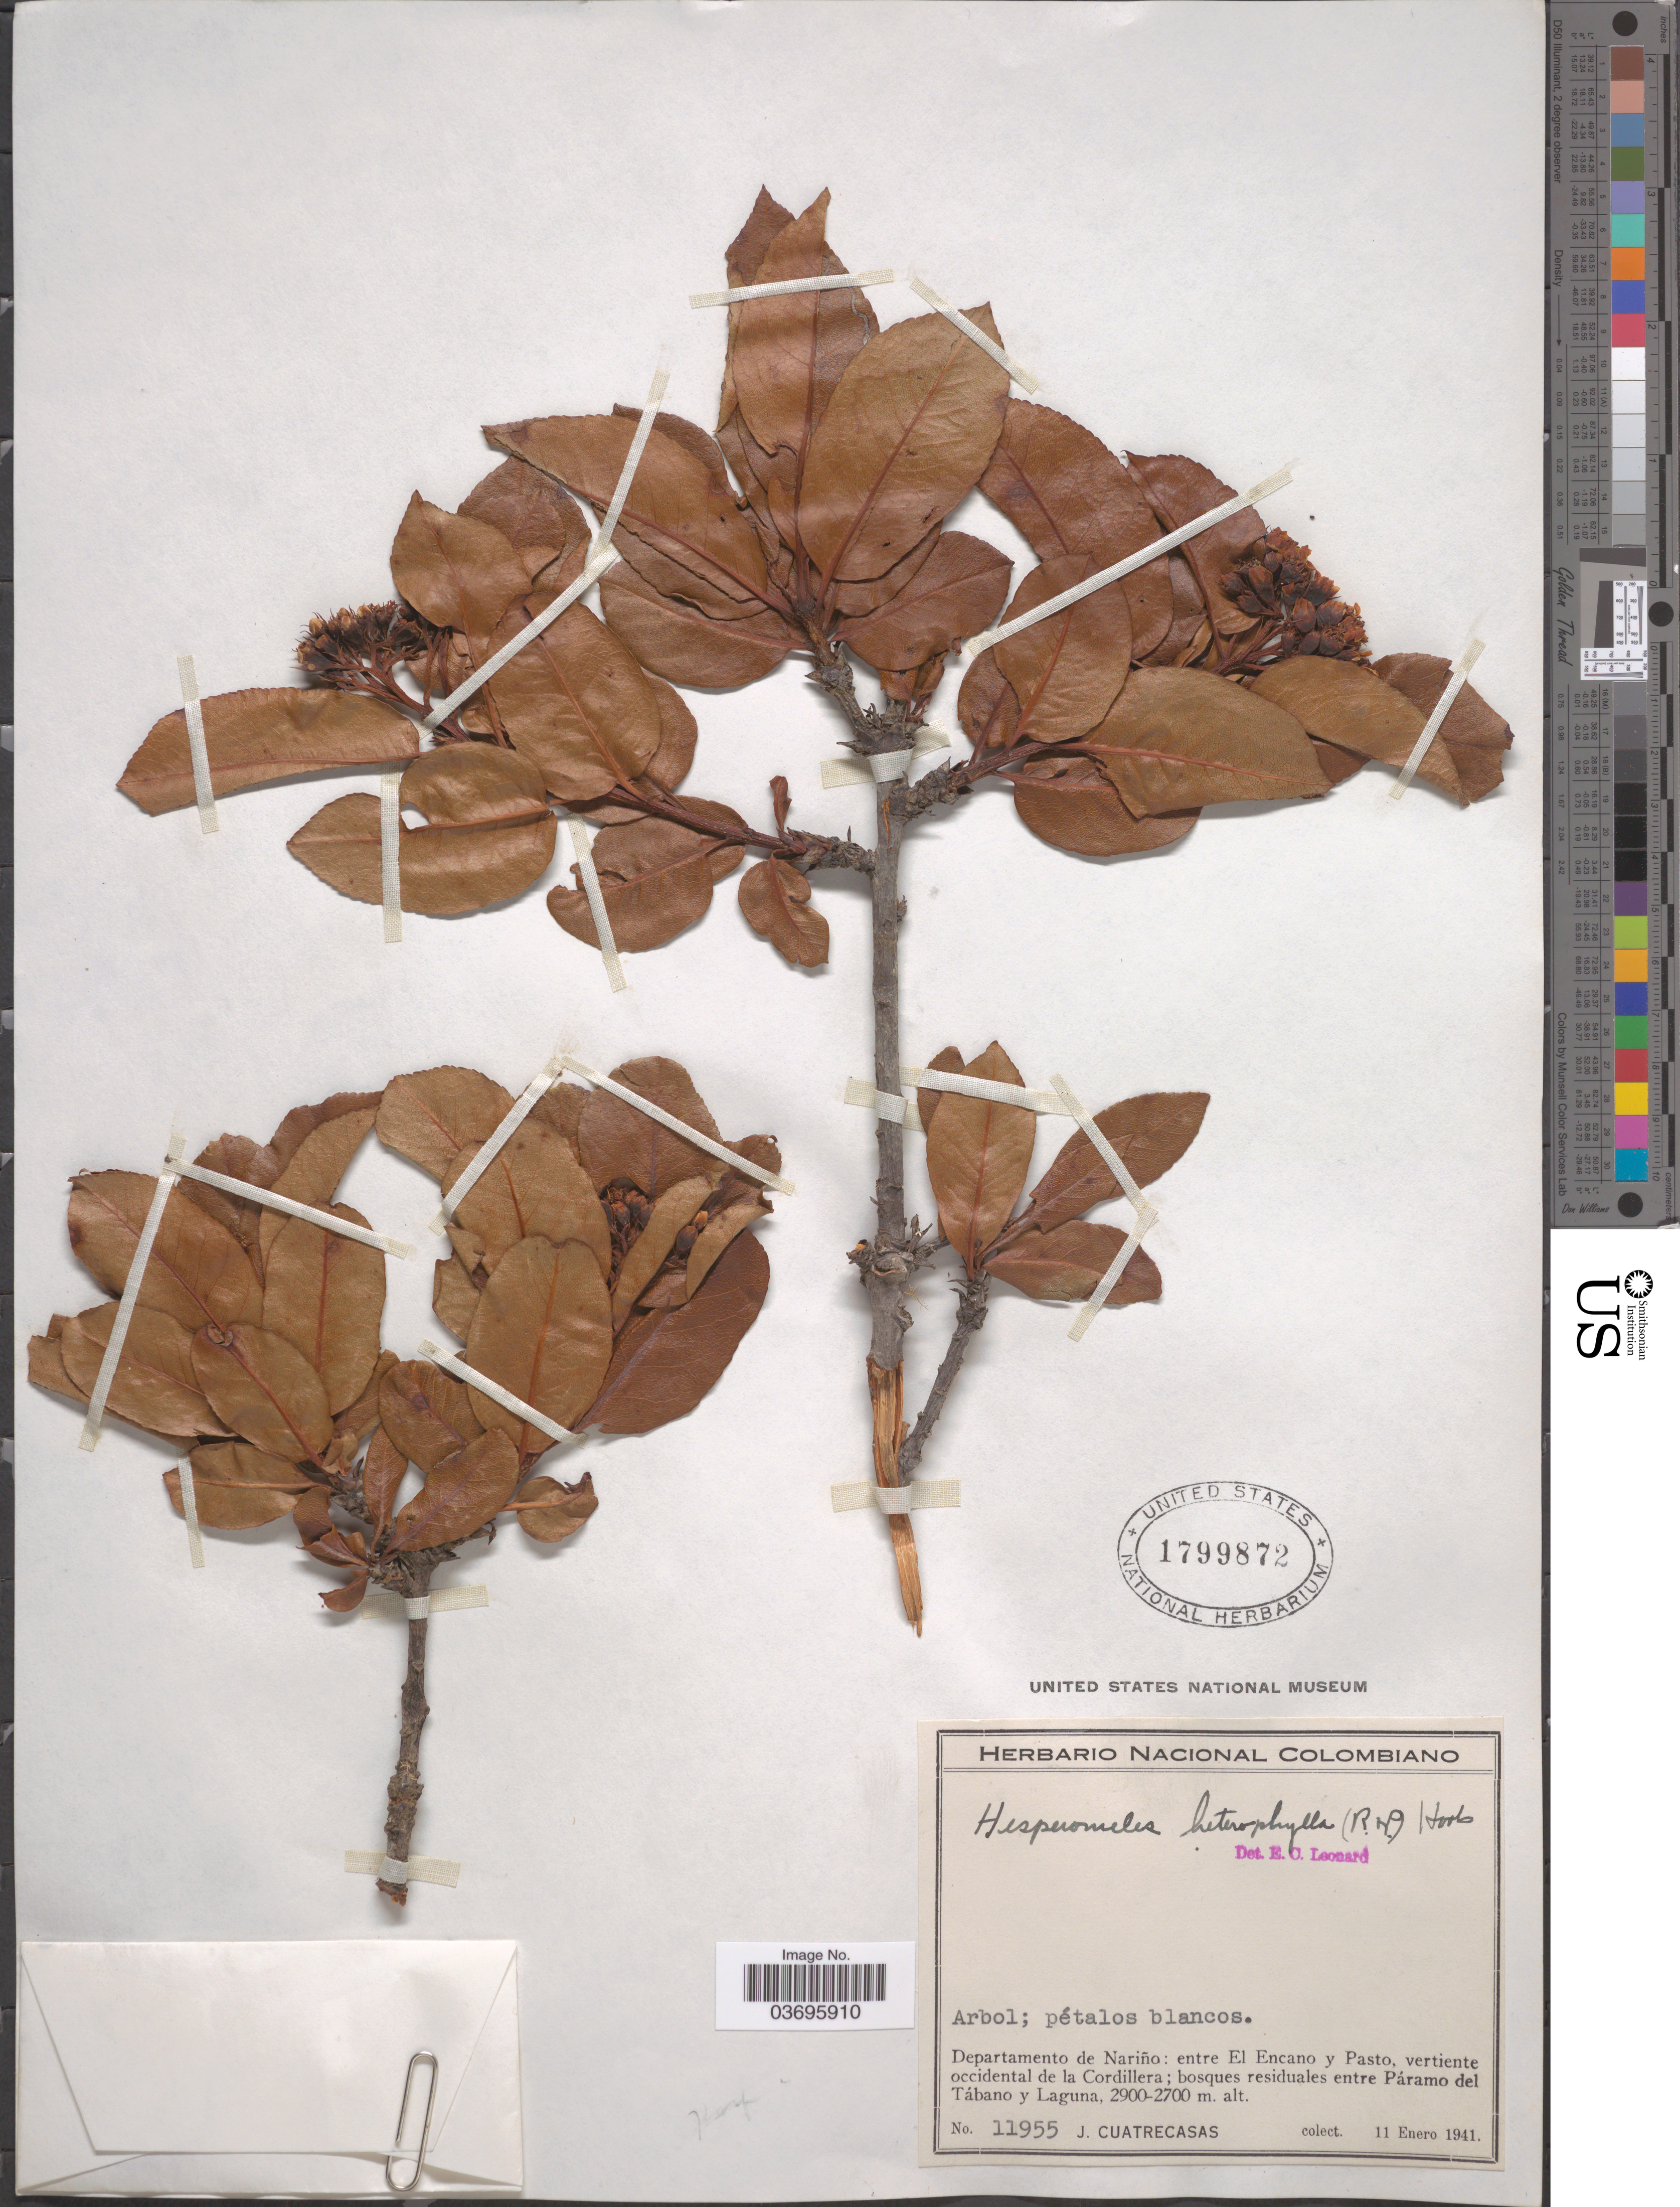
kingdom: Plantae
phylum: Tracheophyta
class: Magnoliopsida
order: Rosales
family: Rosaceae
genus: Hesperomeles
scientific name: Hesperomeles heterophylla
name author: (Ruiz & Pav.) Hook.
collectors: J. Cuatrecasas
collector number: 11955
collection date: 1941-01-11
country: Colombia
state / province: Nariño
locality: Departamento de Nariño: entre El Encano y Pasto, vertiente occidental de la Cordillera; bosques residuales entre Páramo del Tábano y Laguna.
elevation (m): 2700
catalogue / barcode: US 1799872